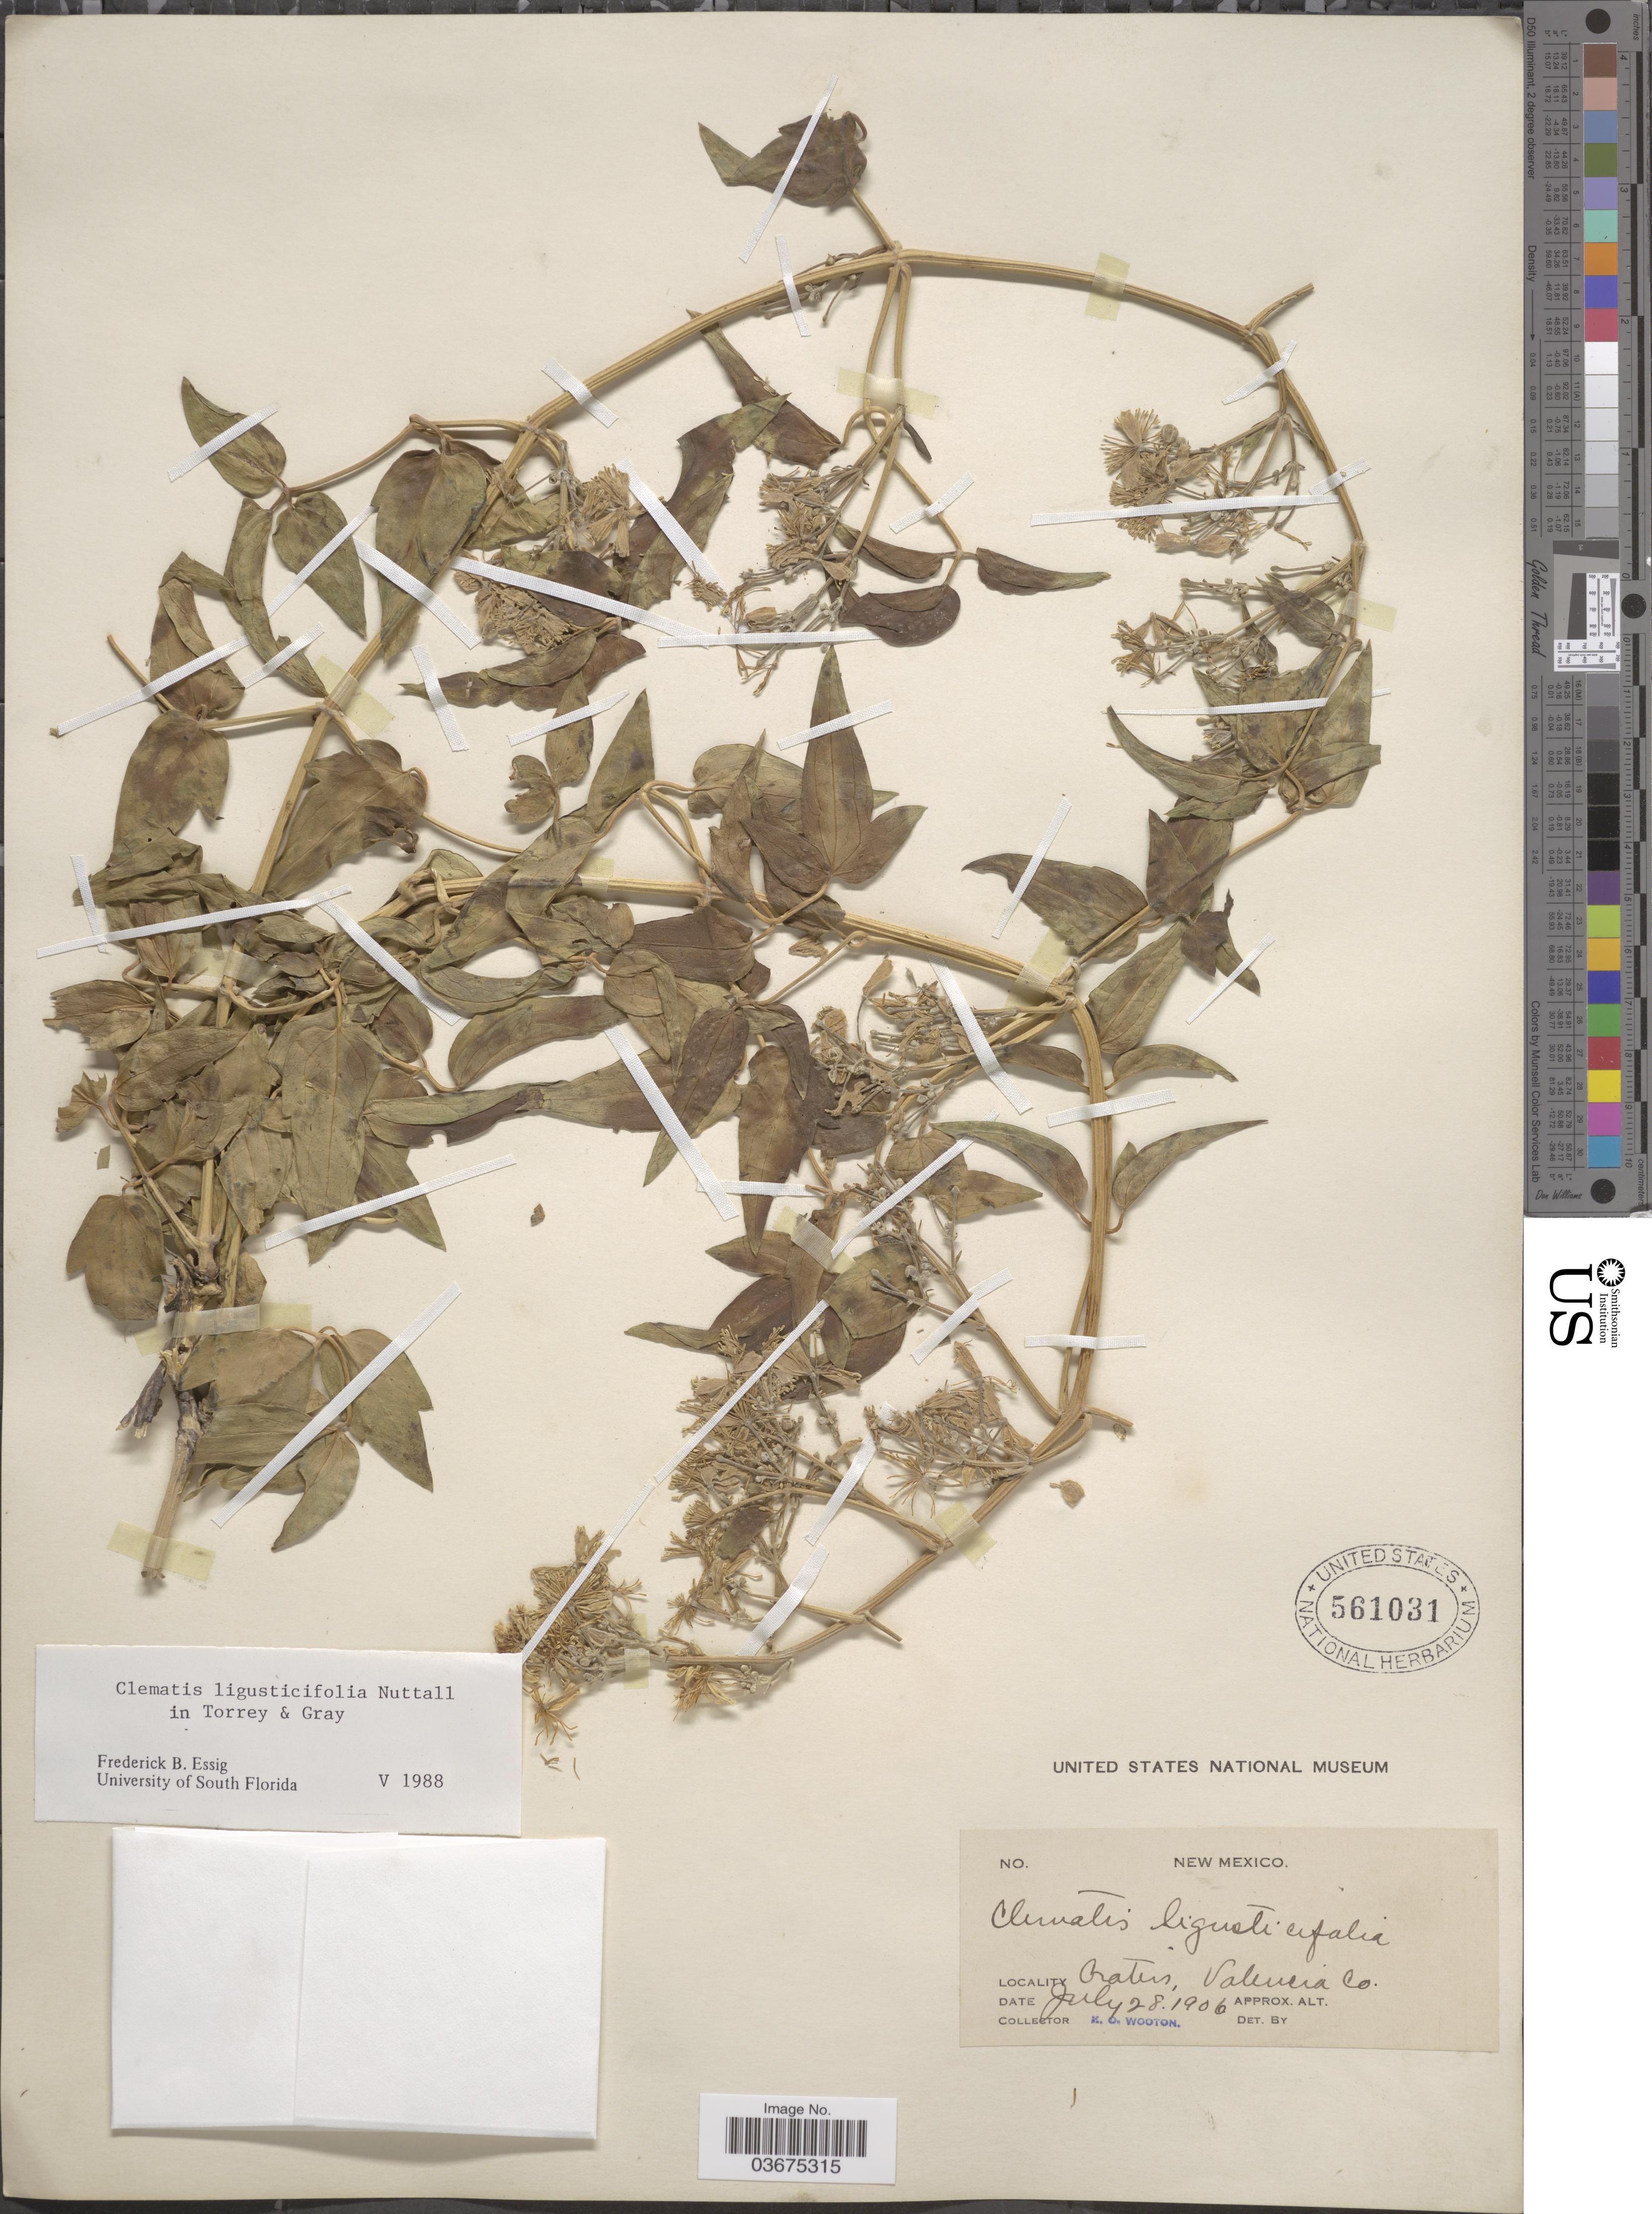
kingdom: Plantae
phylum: Tracheophyta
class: Magnoliopsida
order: Ranunculales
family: Ranunculaceae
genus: Clematis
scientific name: Clematis ligusticifolia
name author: Nutt.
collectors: E. O. Wooton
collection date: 1906-07-28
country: United States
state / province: New Mexico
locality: Cratus, Valencia Co.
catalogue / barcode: US 561031